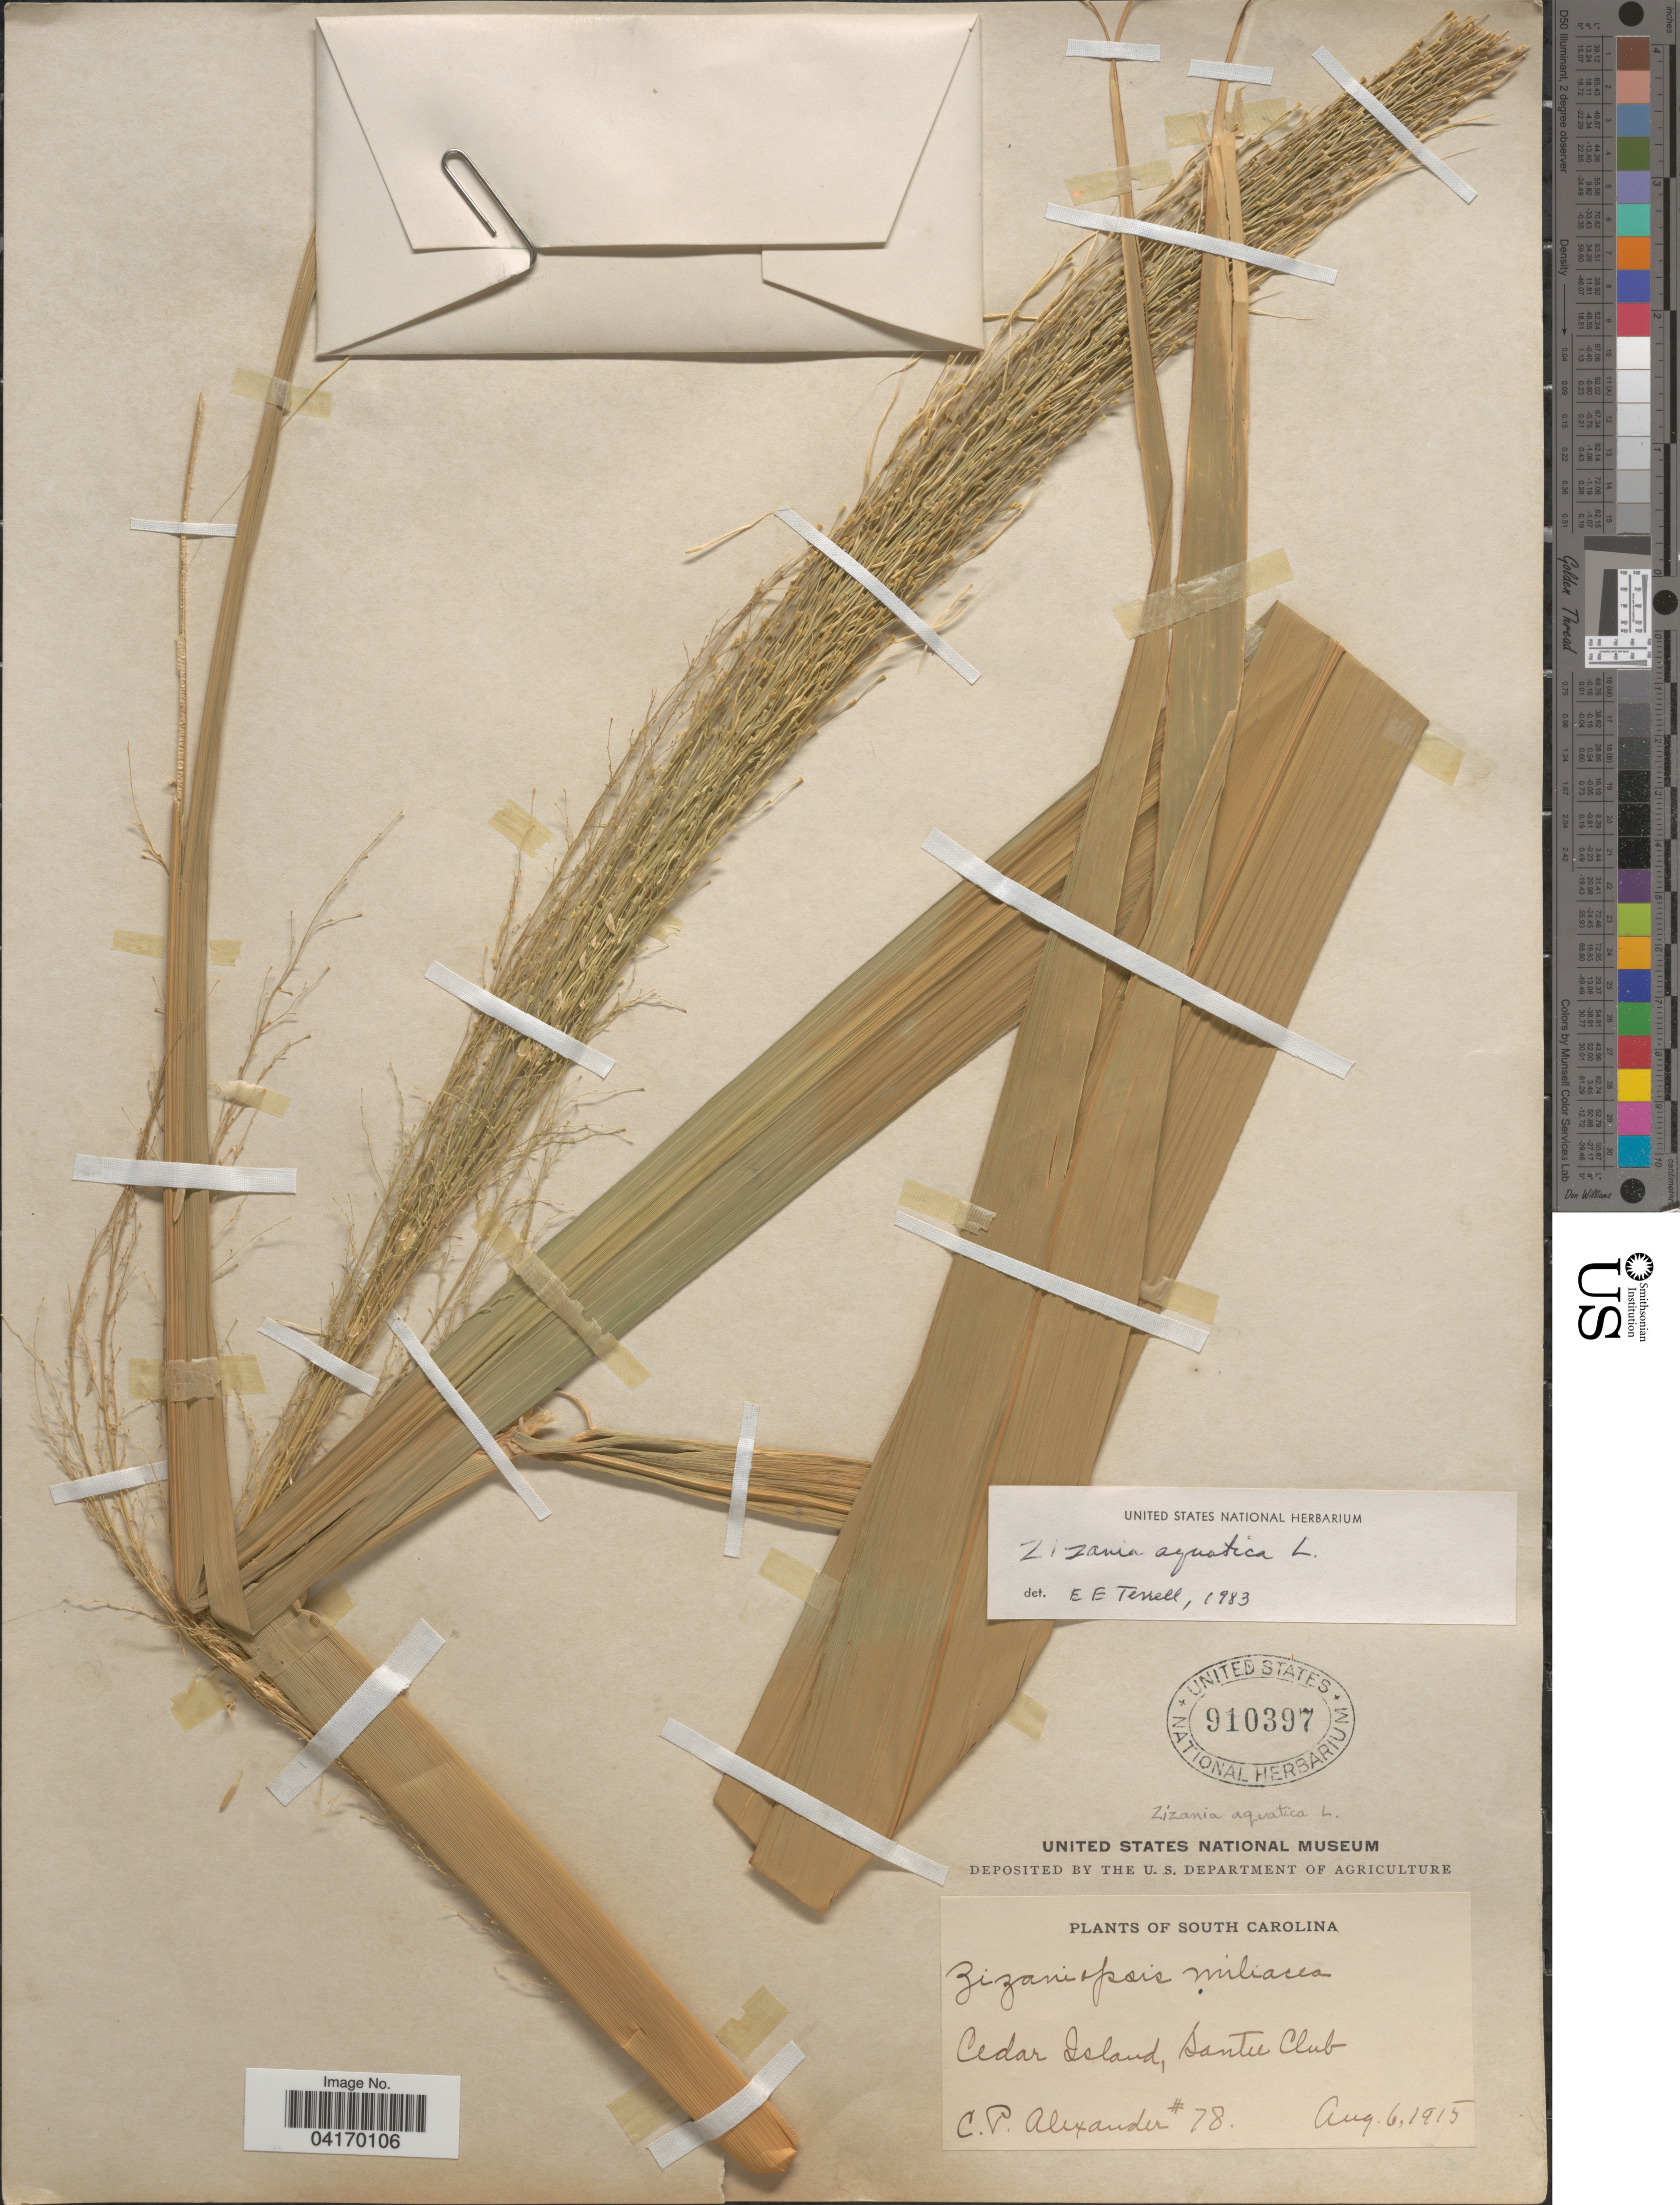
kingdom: Plantae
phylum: Tracheophyta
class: Liliopsida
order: Poales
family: Poaceae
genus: Zizania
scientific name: Zizania aquatica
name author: L.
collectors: C. P. Alexander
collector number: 78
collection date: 1915-08-06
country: United States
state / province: South Carolina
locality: Cedar Island, Santee Club.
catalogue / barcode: US 910397